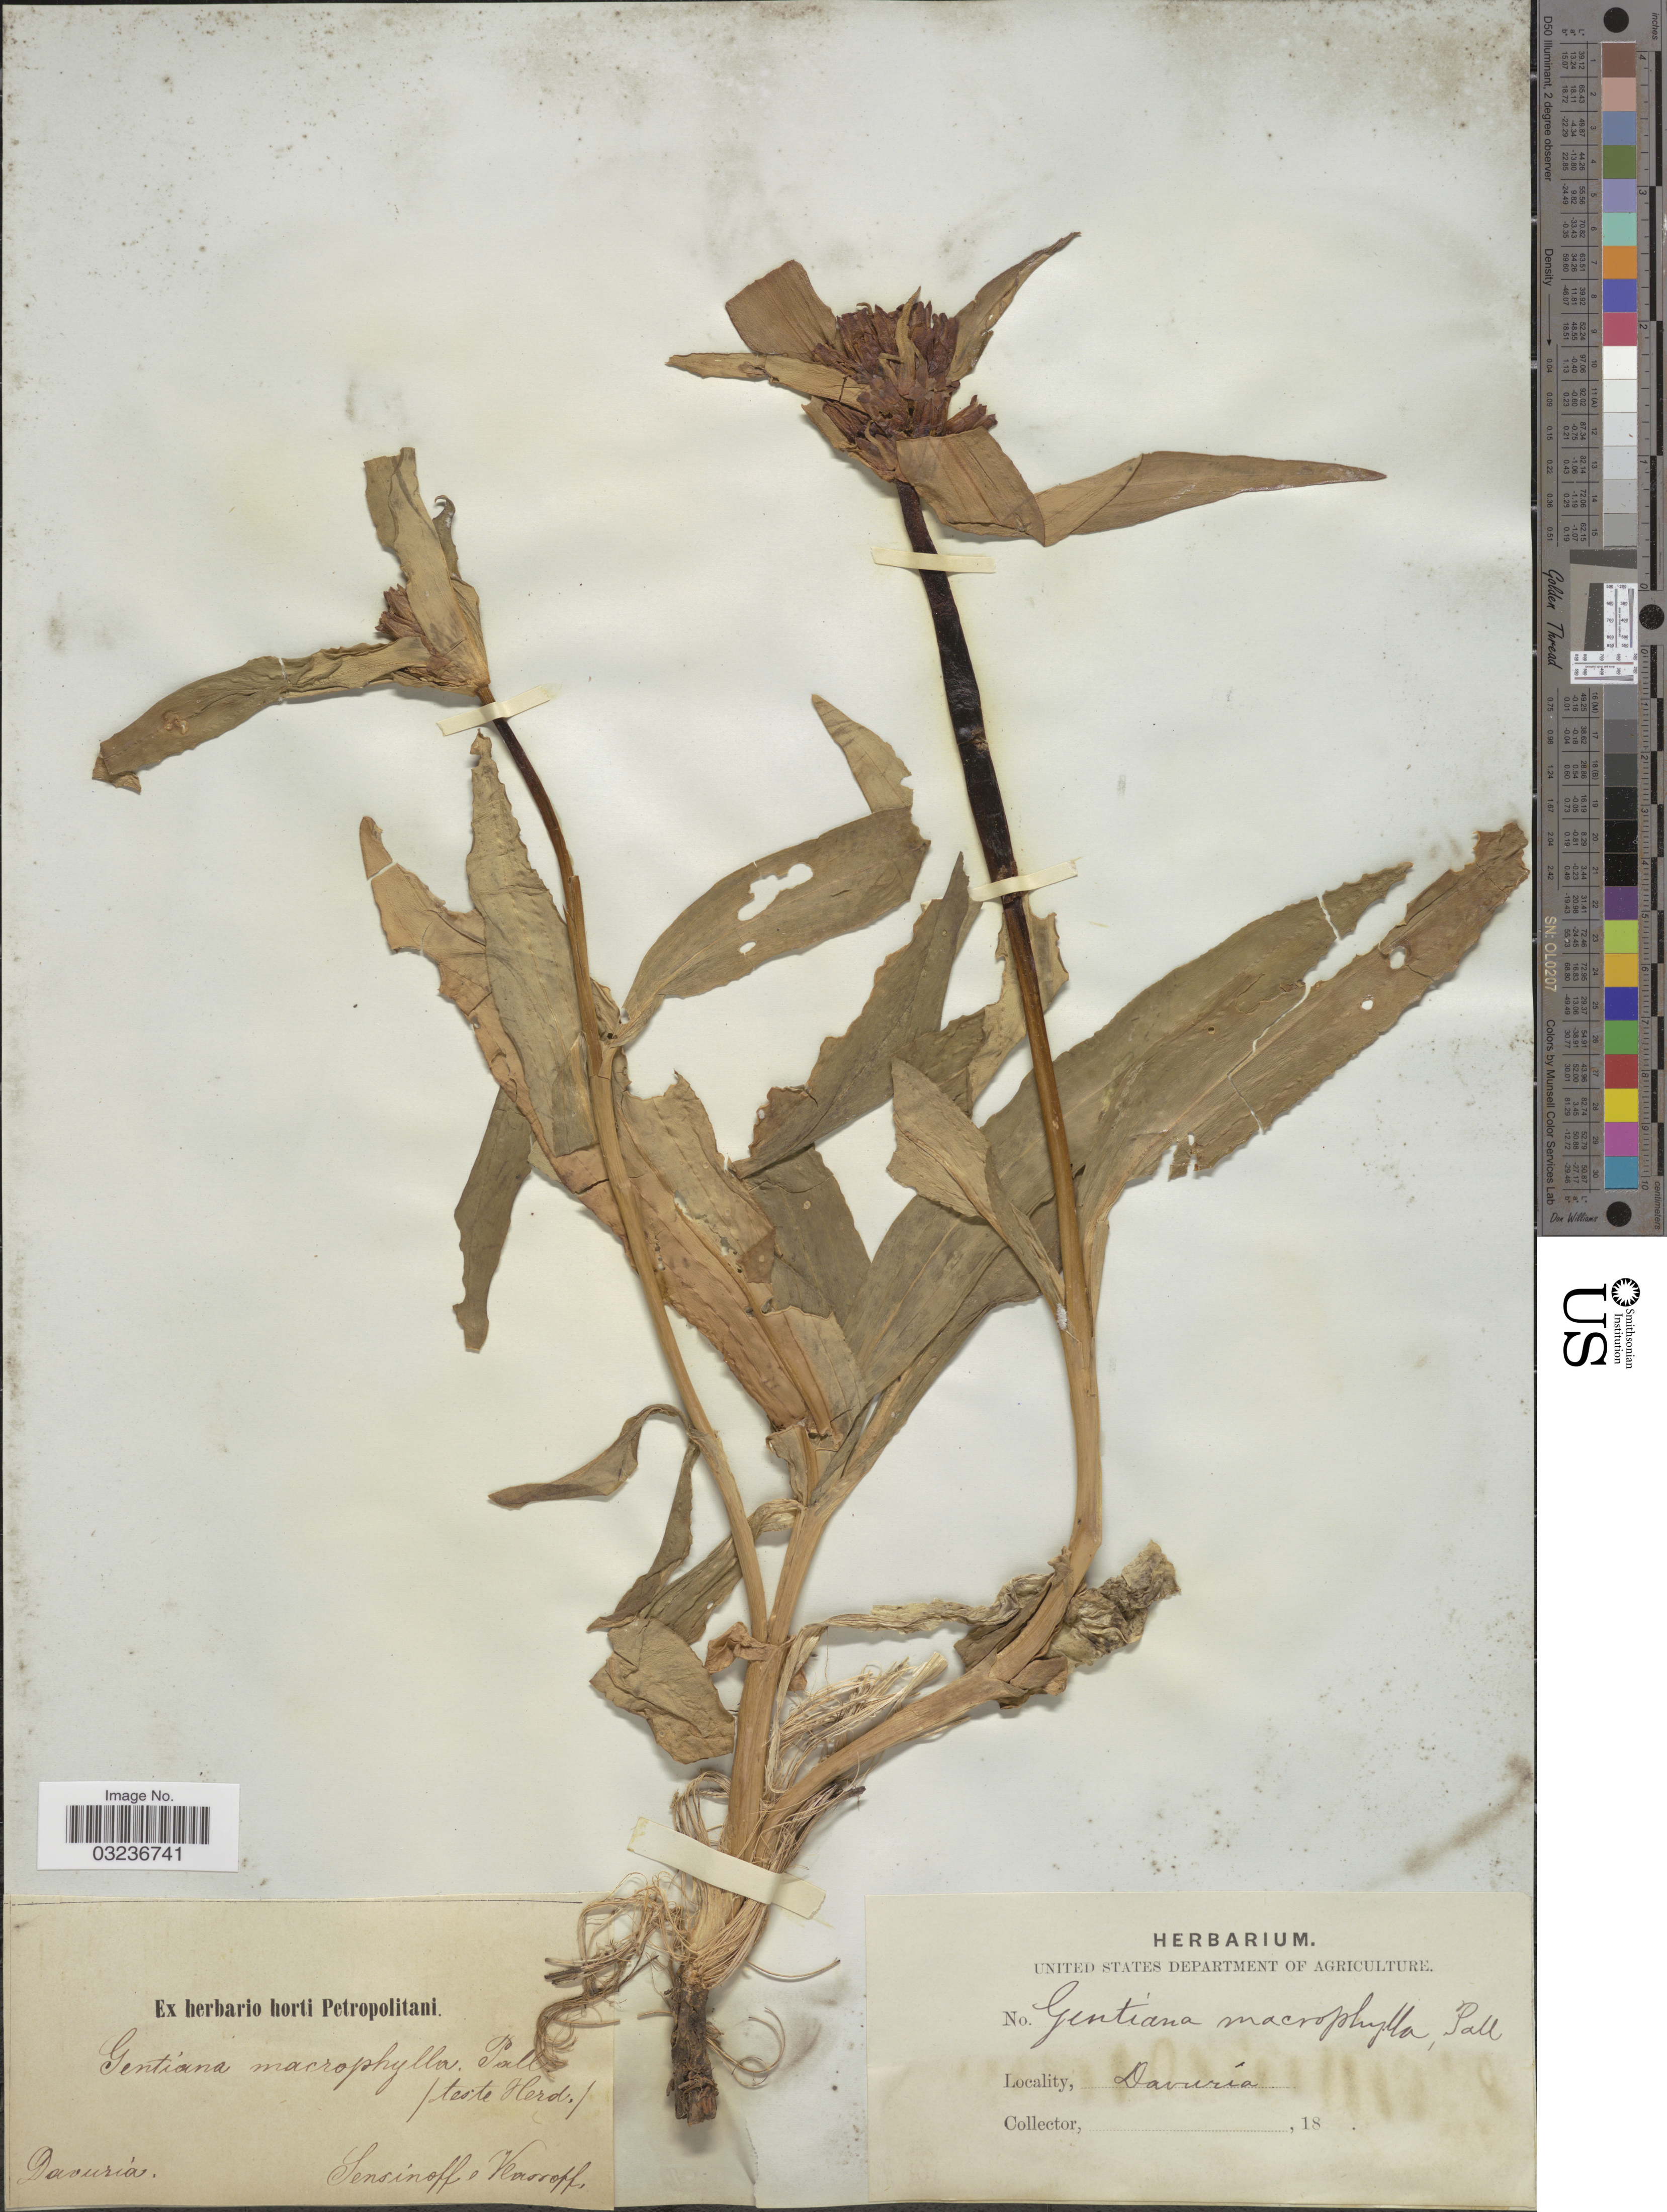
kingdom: Plantae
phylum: Tracheophyta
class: Magnoliopsida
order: Gentianales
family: Gentianaceae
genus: Gentiana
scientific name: Gentiana macrophylla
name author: Pall.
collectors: Sensinoff & Vlassoff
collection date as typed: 18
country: Russian Federation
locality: Davuria.